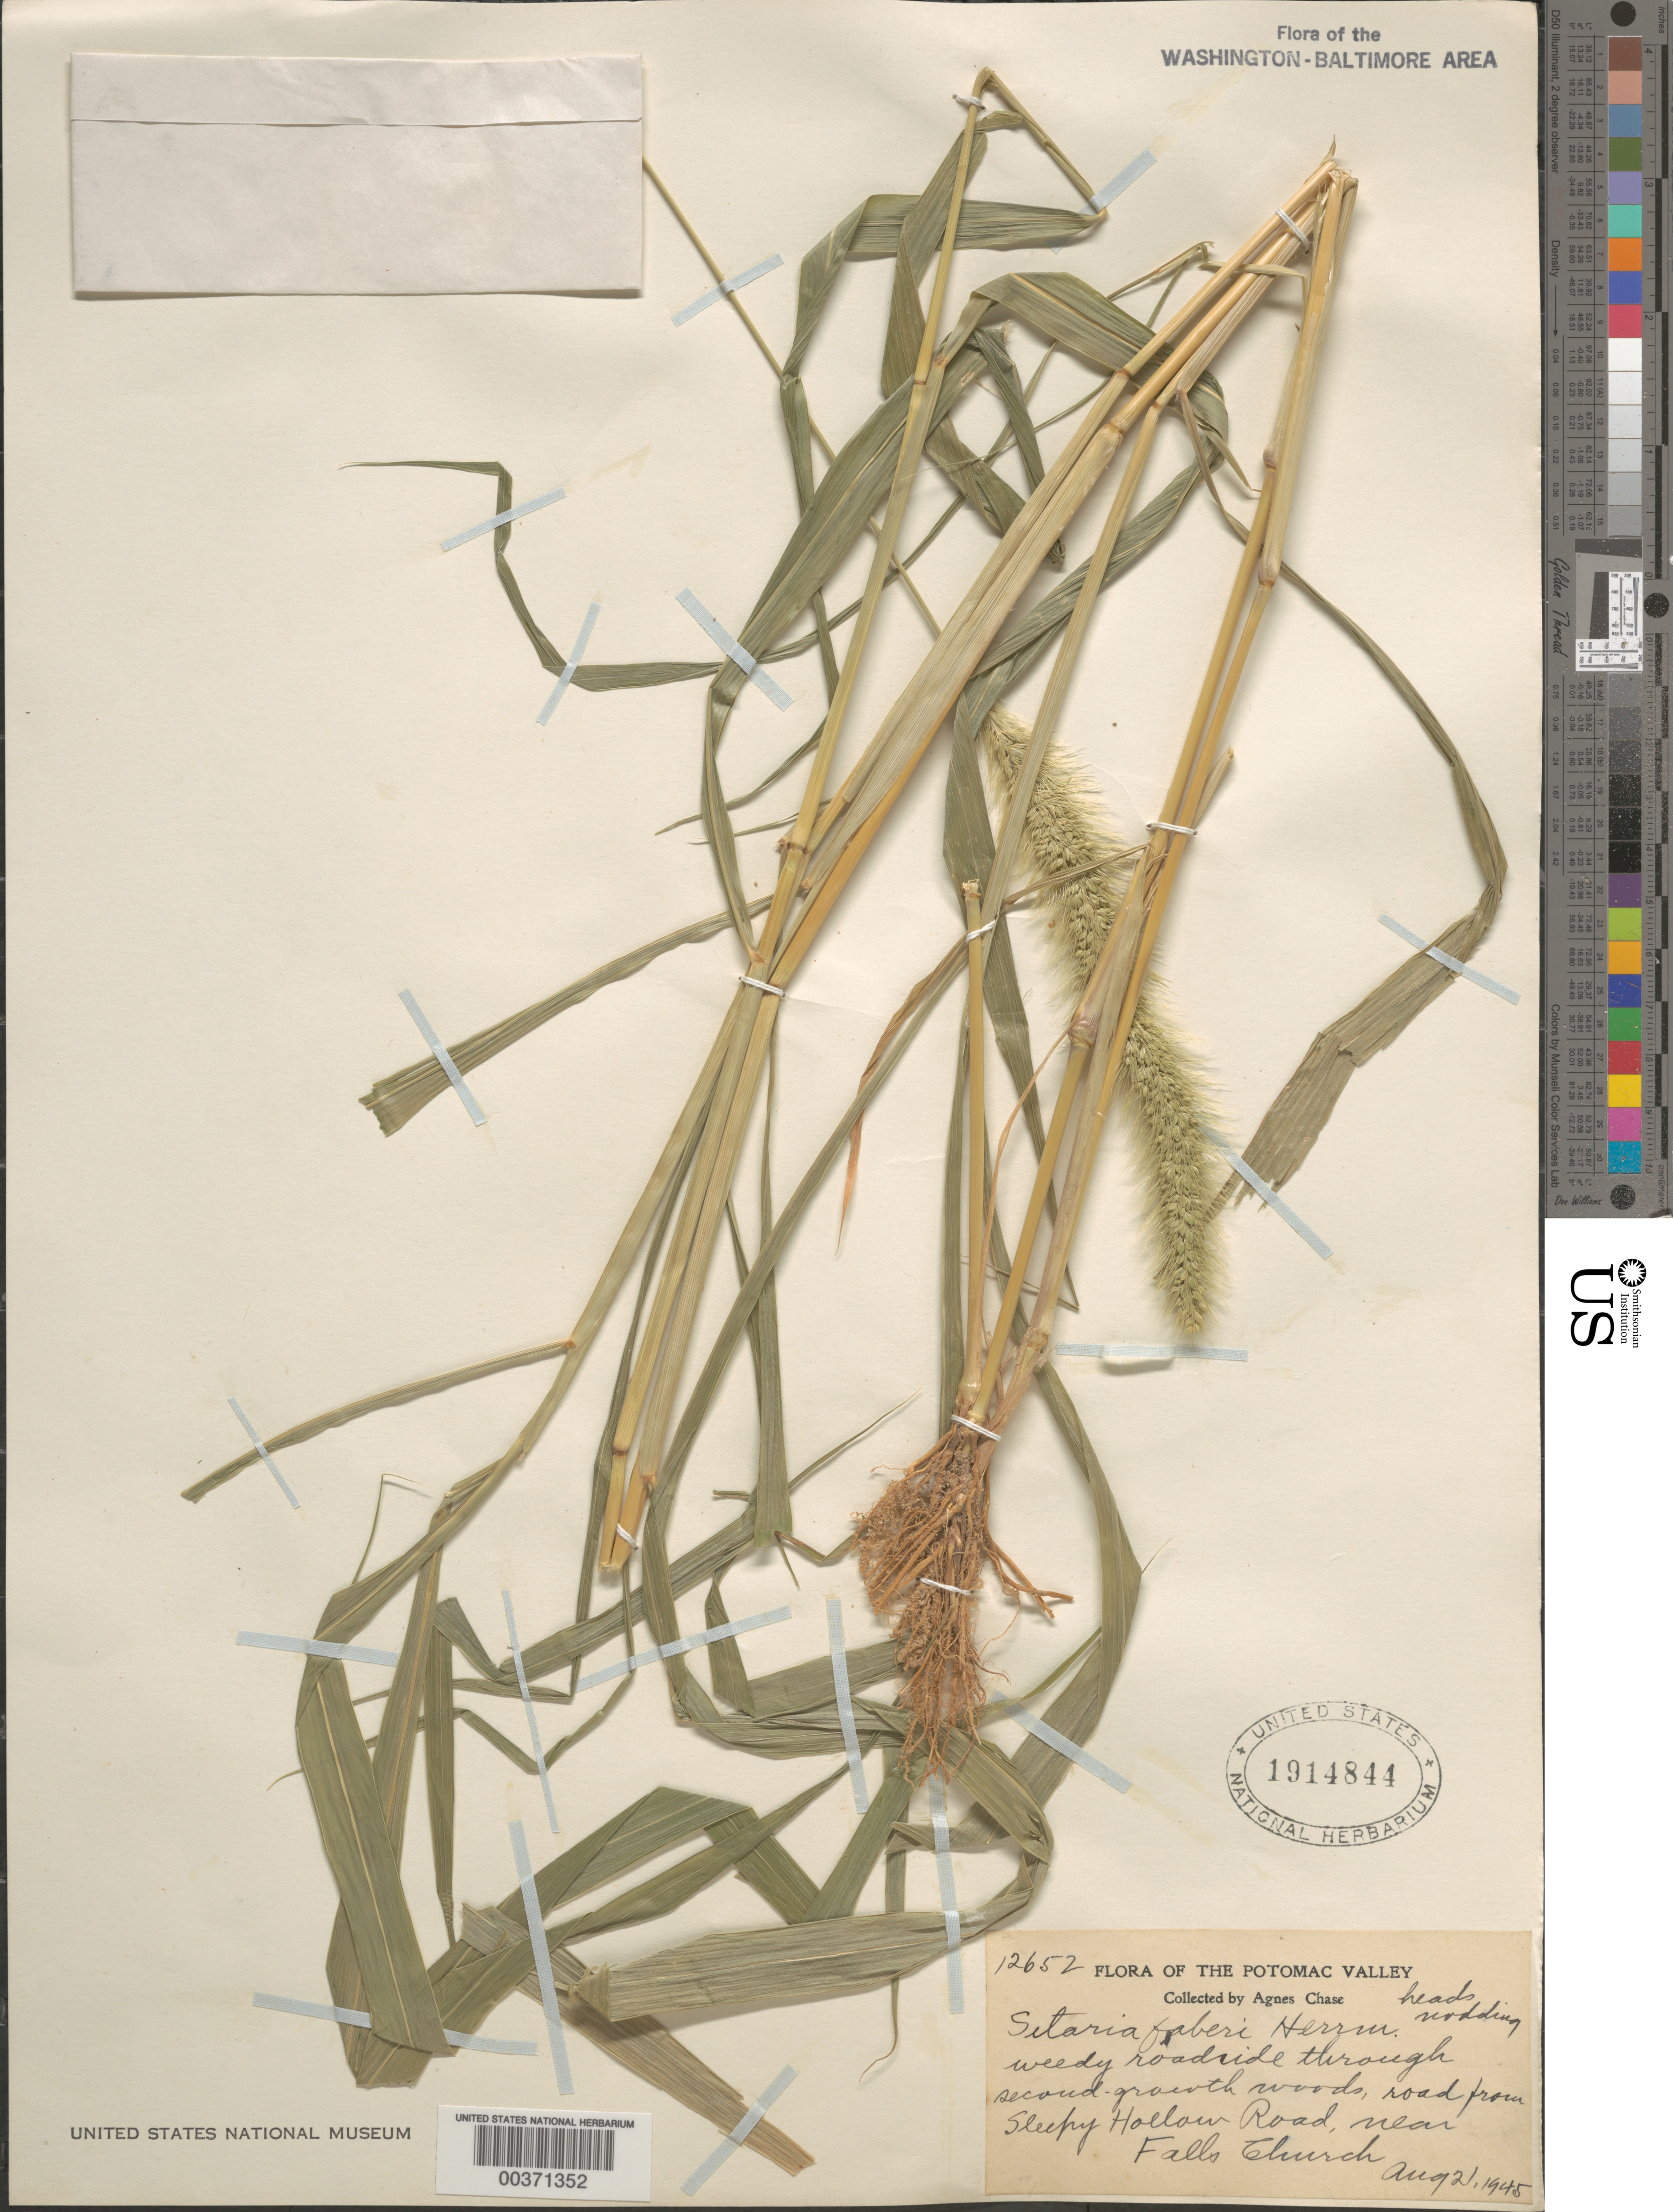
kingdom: Plantae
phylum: Tracheophyta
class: Liliopsida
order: Poales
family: Poaceae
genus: Setaria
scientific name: Setaria faberi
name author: R.A.W. Herrm.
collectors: A. Chase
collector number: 12652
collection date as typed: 21 Aug 1945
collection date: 1945-08-21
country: United States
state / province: Virginia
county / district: Fairfax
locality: Sleepy Hollow road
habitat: Weedy roadside through second growth woods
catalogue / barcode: US 1914844